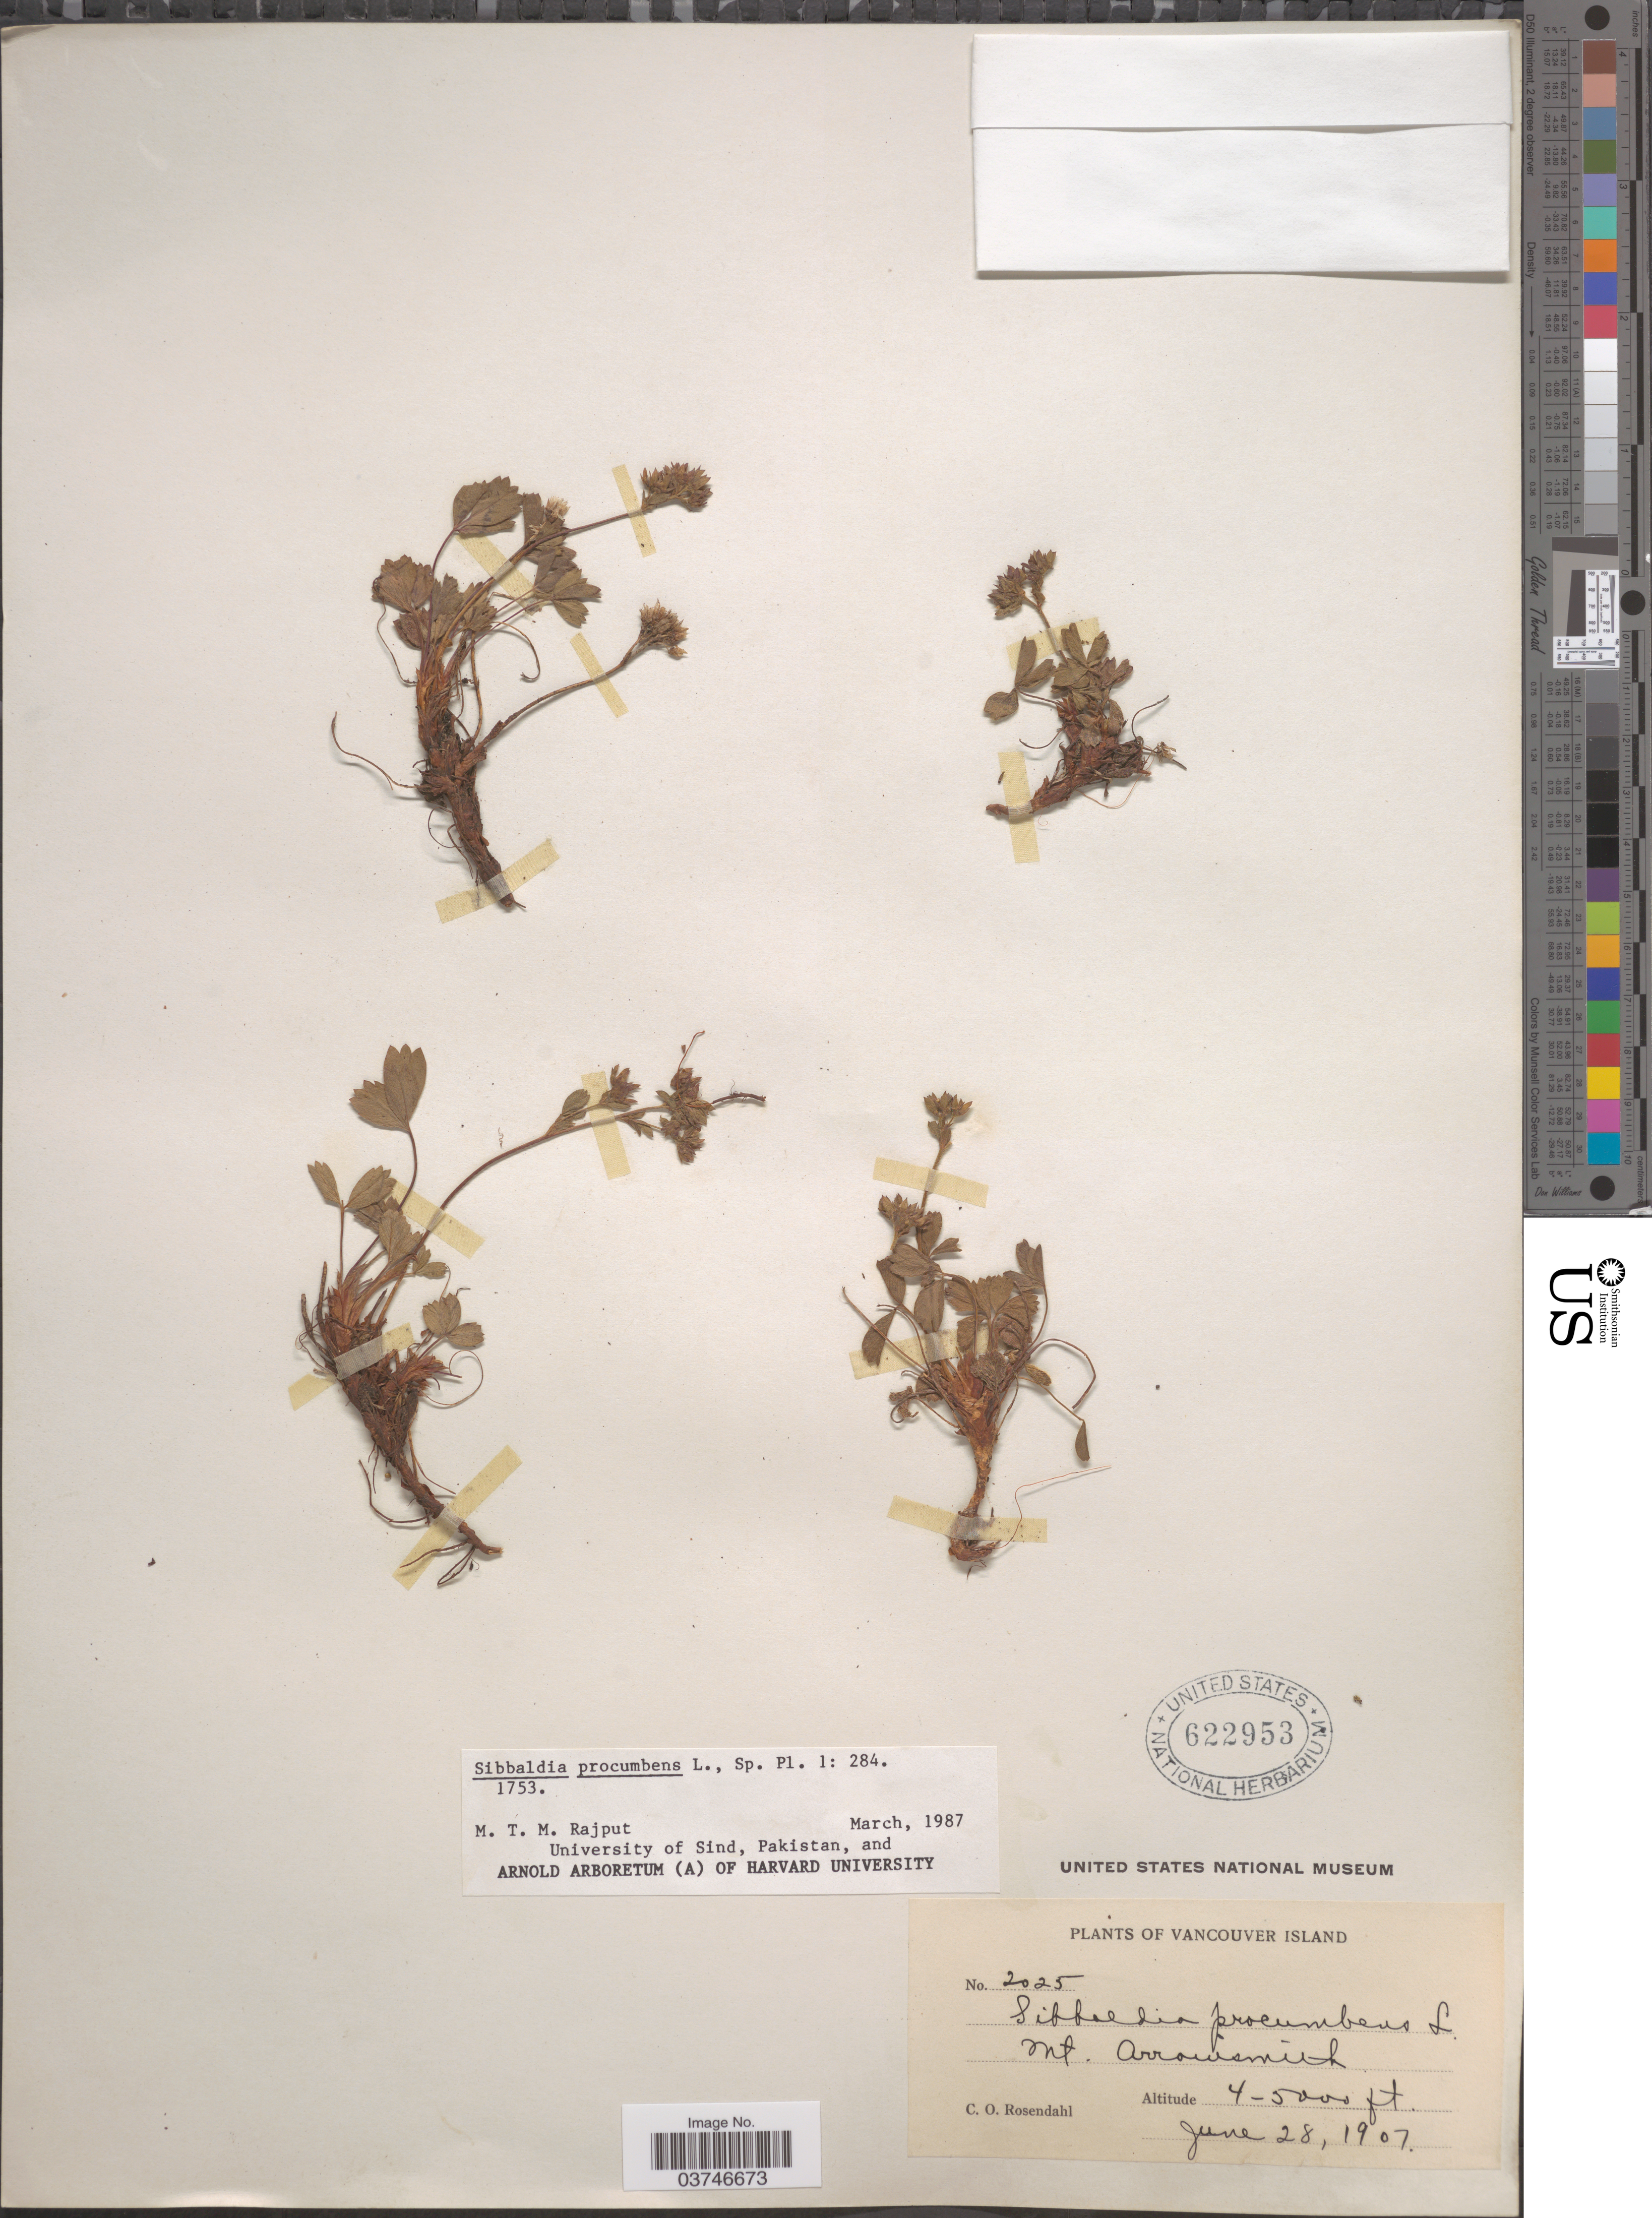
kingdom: Plantae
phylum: Tracheophyta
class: Magnoliopsida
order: Rosales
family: Rosaceae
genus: Sibbaldia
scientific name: Sibbaldia procumbens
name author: L.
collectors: C. O. Rosendahl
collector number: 2025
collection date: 1907-06-28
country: Canada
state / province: British Columbia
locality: Vancouver Island. Mt. Arrowsmith.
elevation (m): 1219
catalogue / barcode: US 622953